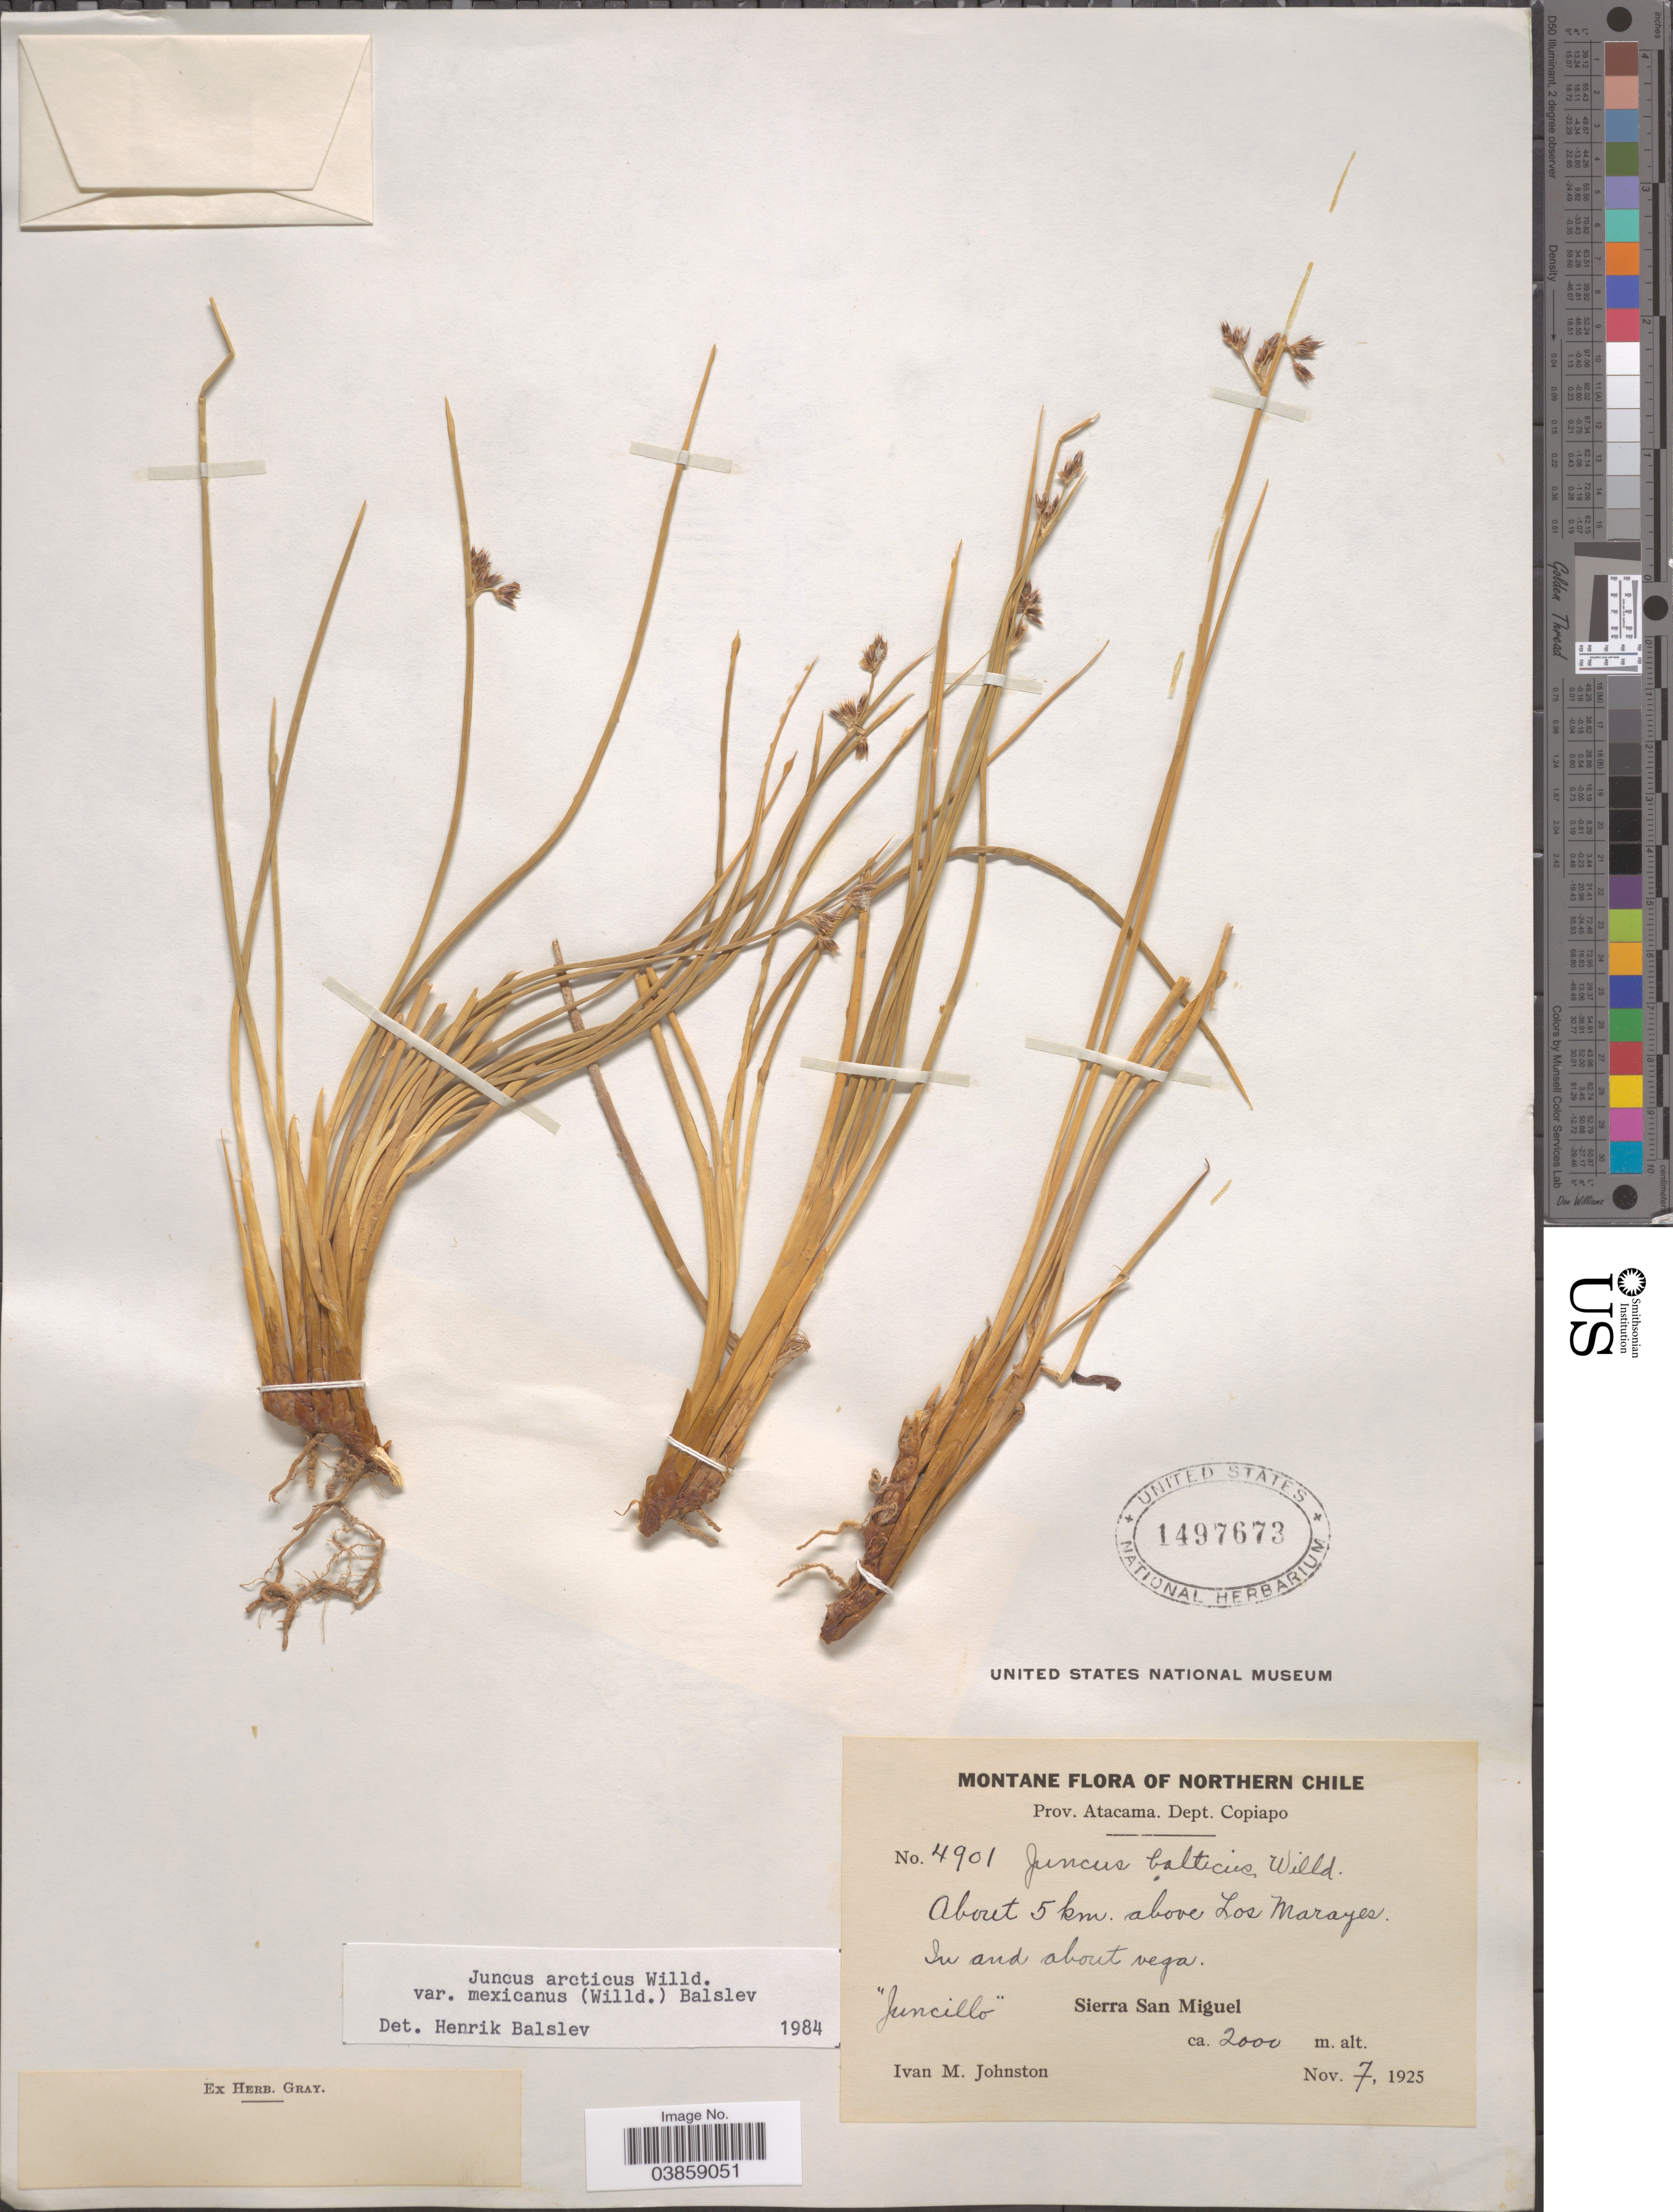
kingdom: Plantae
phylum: Tracheophyta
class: Liliopsida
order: Poales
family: Juncaceae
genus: Juncus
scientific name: Juncus arcticus var. mexicanus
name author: Willd.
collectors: I.M. Johnston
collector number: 4901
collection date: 1925-11-07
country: Chile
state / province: Atacama (III)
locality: Northern Chile. Dept. Copiapo. About 5 km. above Los Marayes. Sierra San Miguel.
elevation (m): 2000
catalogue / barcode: US 1497673